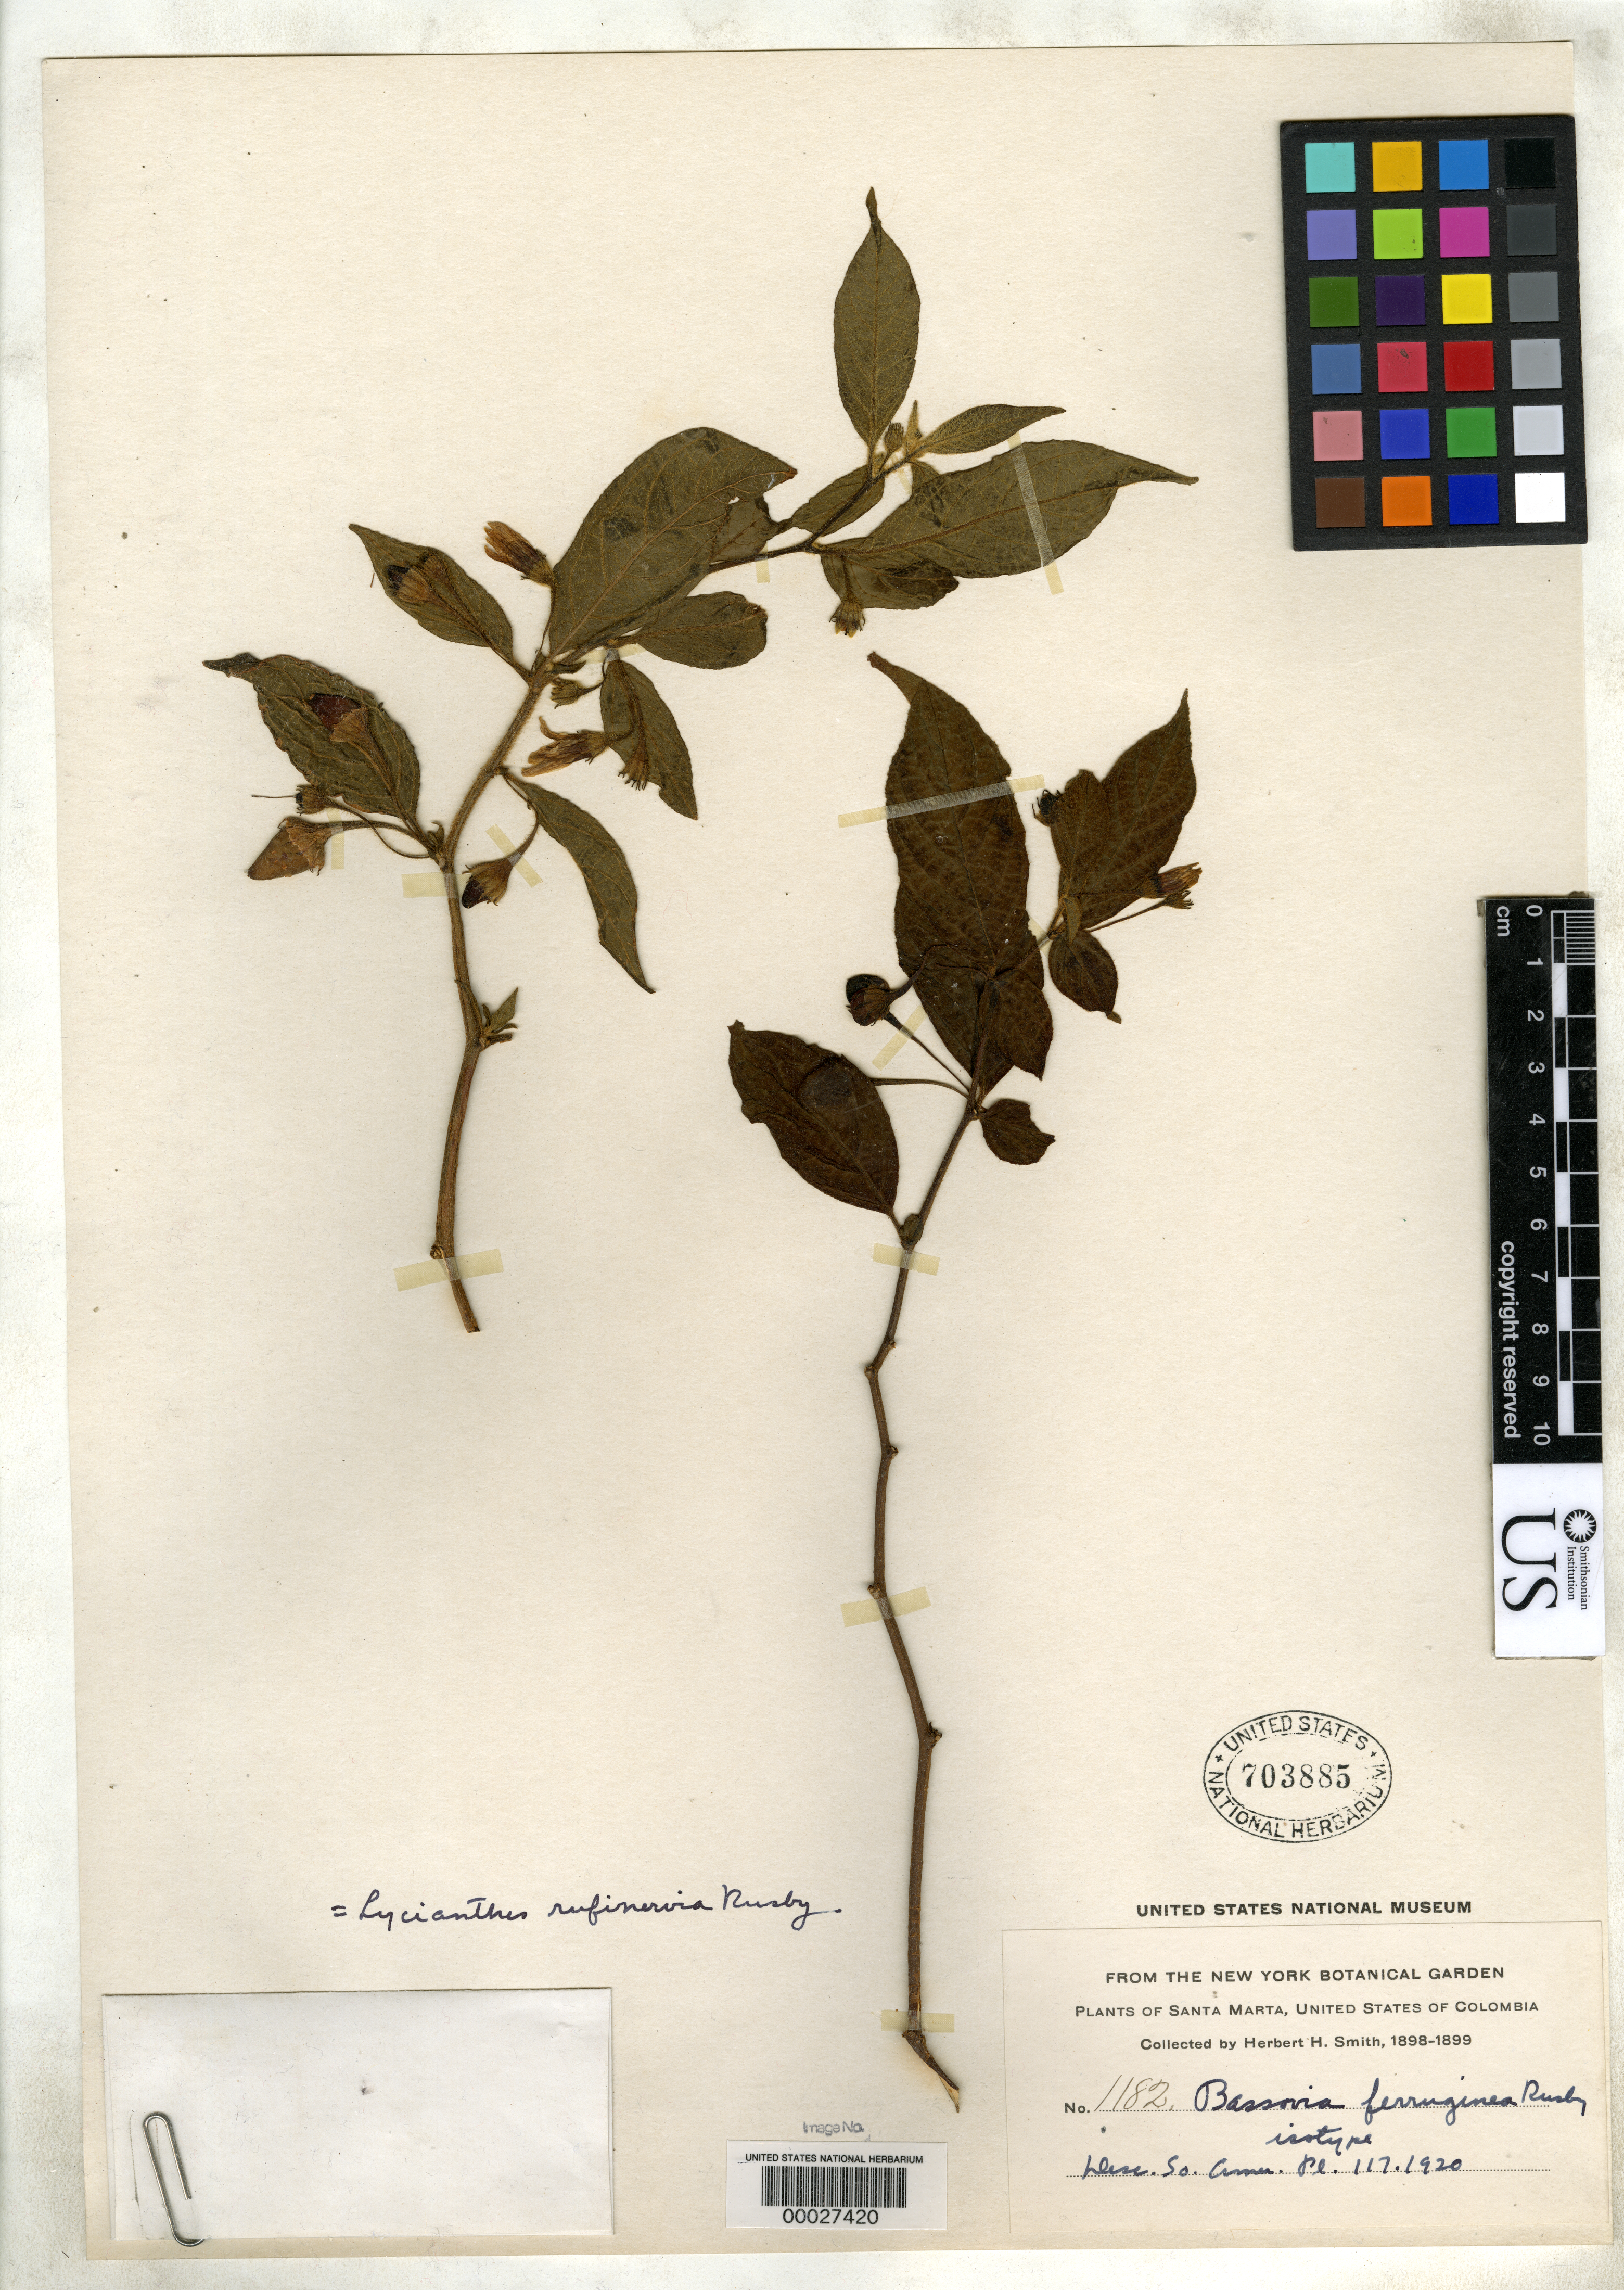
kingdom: Plantae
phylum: Tracheophyta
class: Magnoliopsida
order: Solanales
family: Solanaceae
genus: Bassovia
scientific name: Bassovia ferruginea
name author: Rusby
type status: Isotype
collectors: Herbert H. Smith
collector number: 1182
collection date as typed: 1898 to -- --- 1899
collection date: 1898/1899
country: Colombia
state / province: Magdalena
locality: Santa Marta.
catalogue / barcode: US 703885